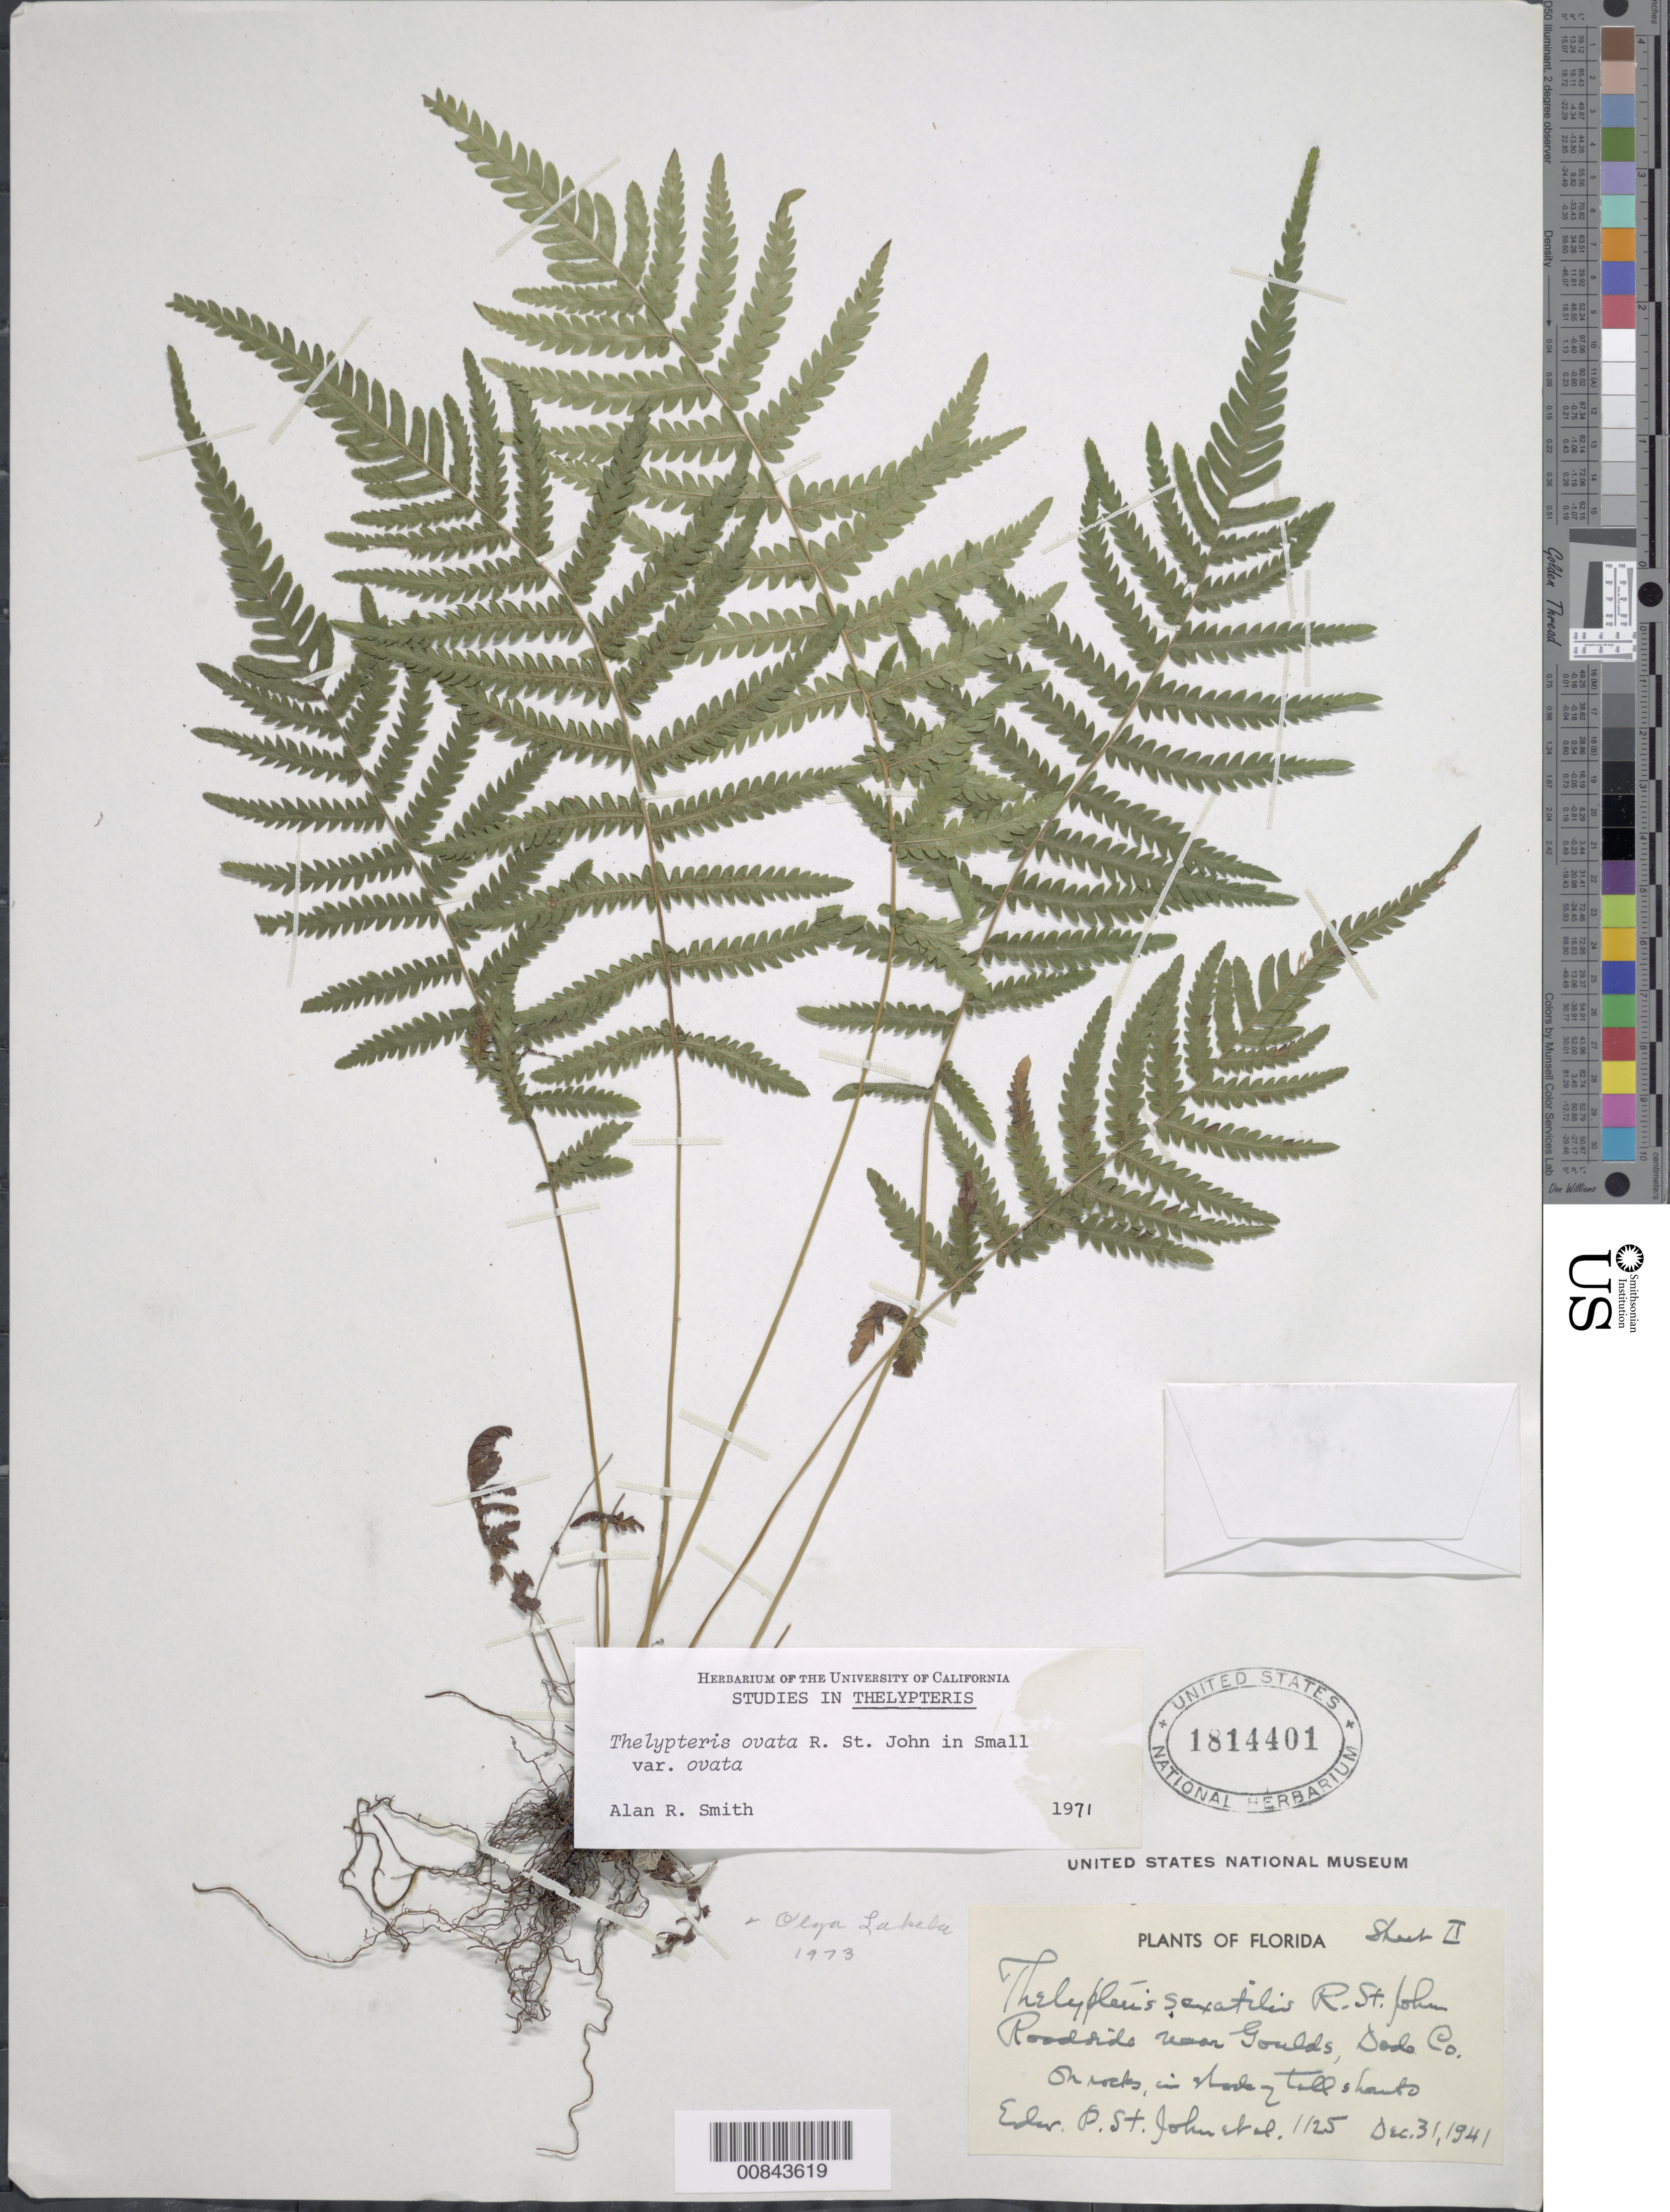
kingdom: Plantae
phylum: Tracheophyta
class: Polypodiopsida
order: Polypodiales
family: Thelypteridaceae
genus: Christella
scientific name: Christella ovata var. ovata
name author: (R.P. St. John) Á. Löve & D. Löve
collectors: E. P. St. John, R. P. St. John & H. Ellis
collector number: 1125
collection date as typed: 31 Dec 1941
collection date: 1941-12-31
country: United States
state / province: Florida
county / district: Dade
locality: Near Goulds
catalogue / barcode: US 1814401